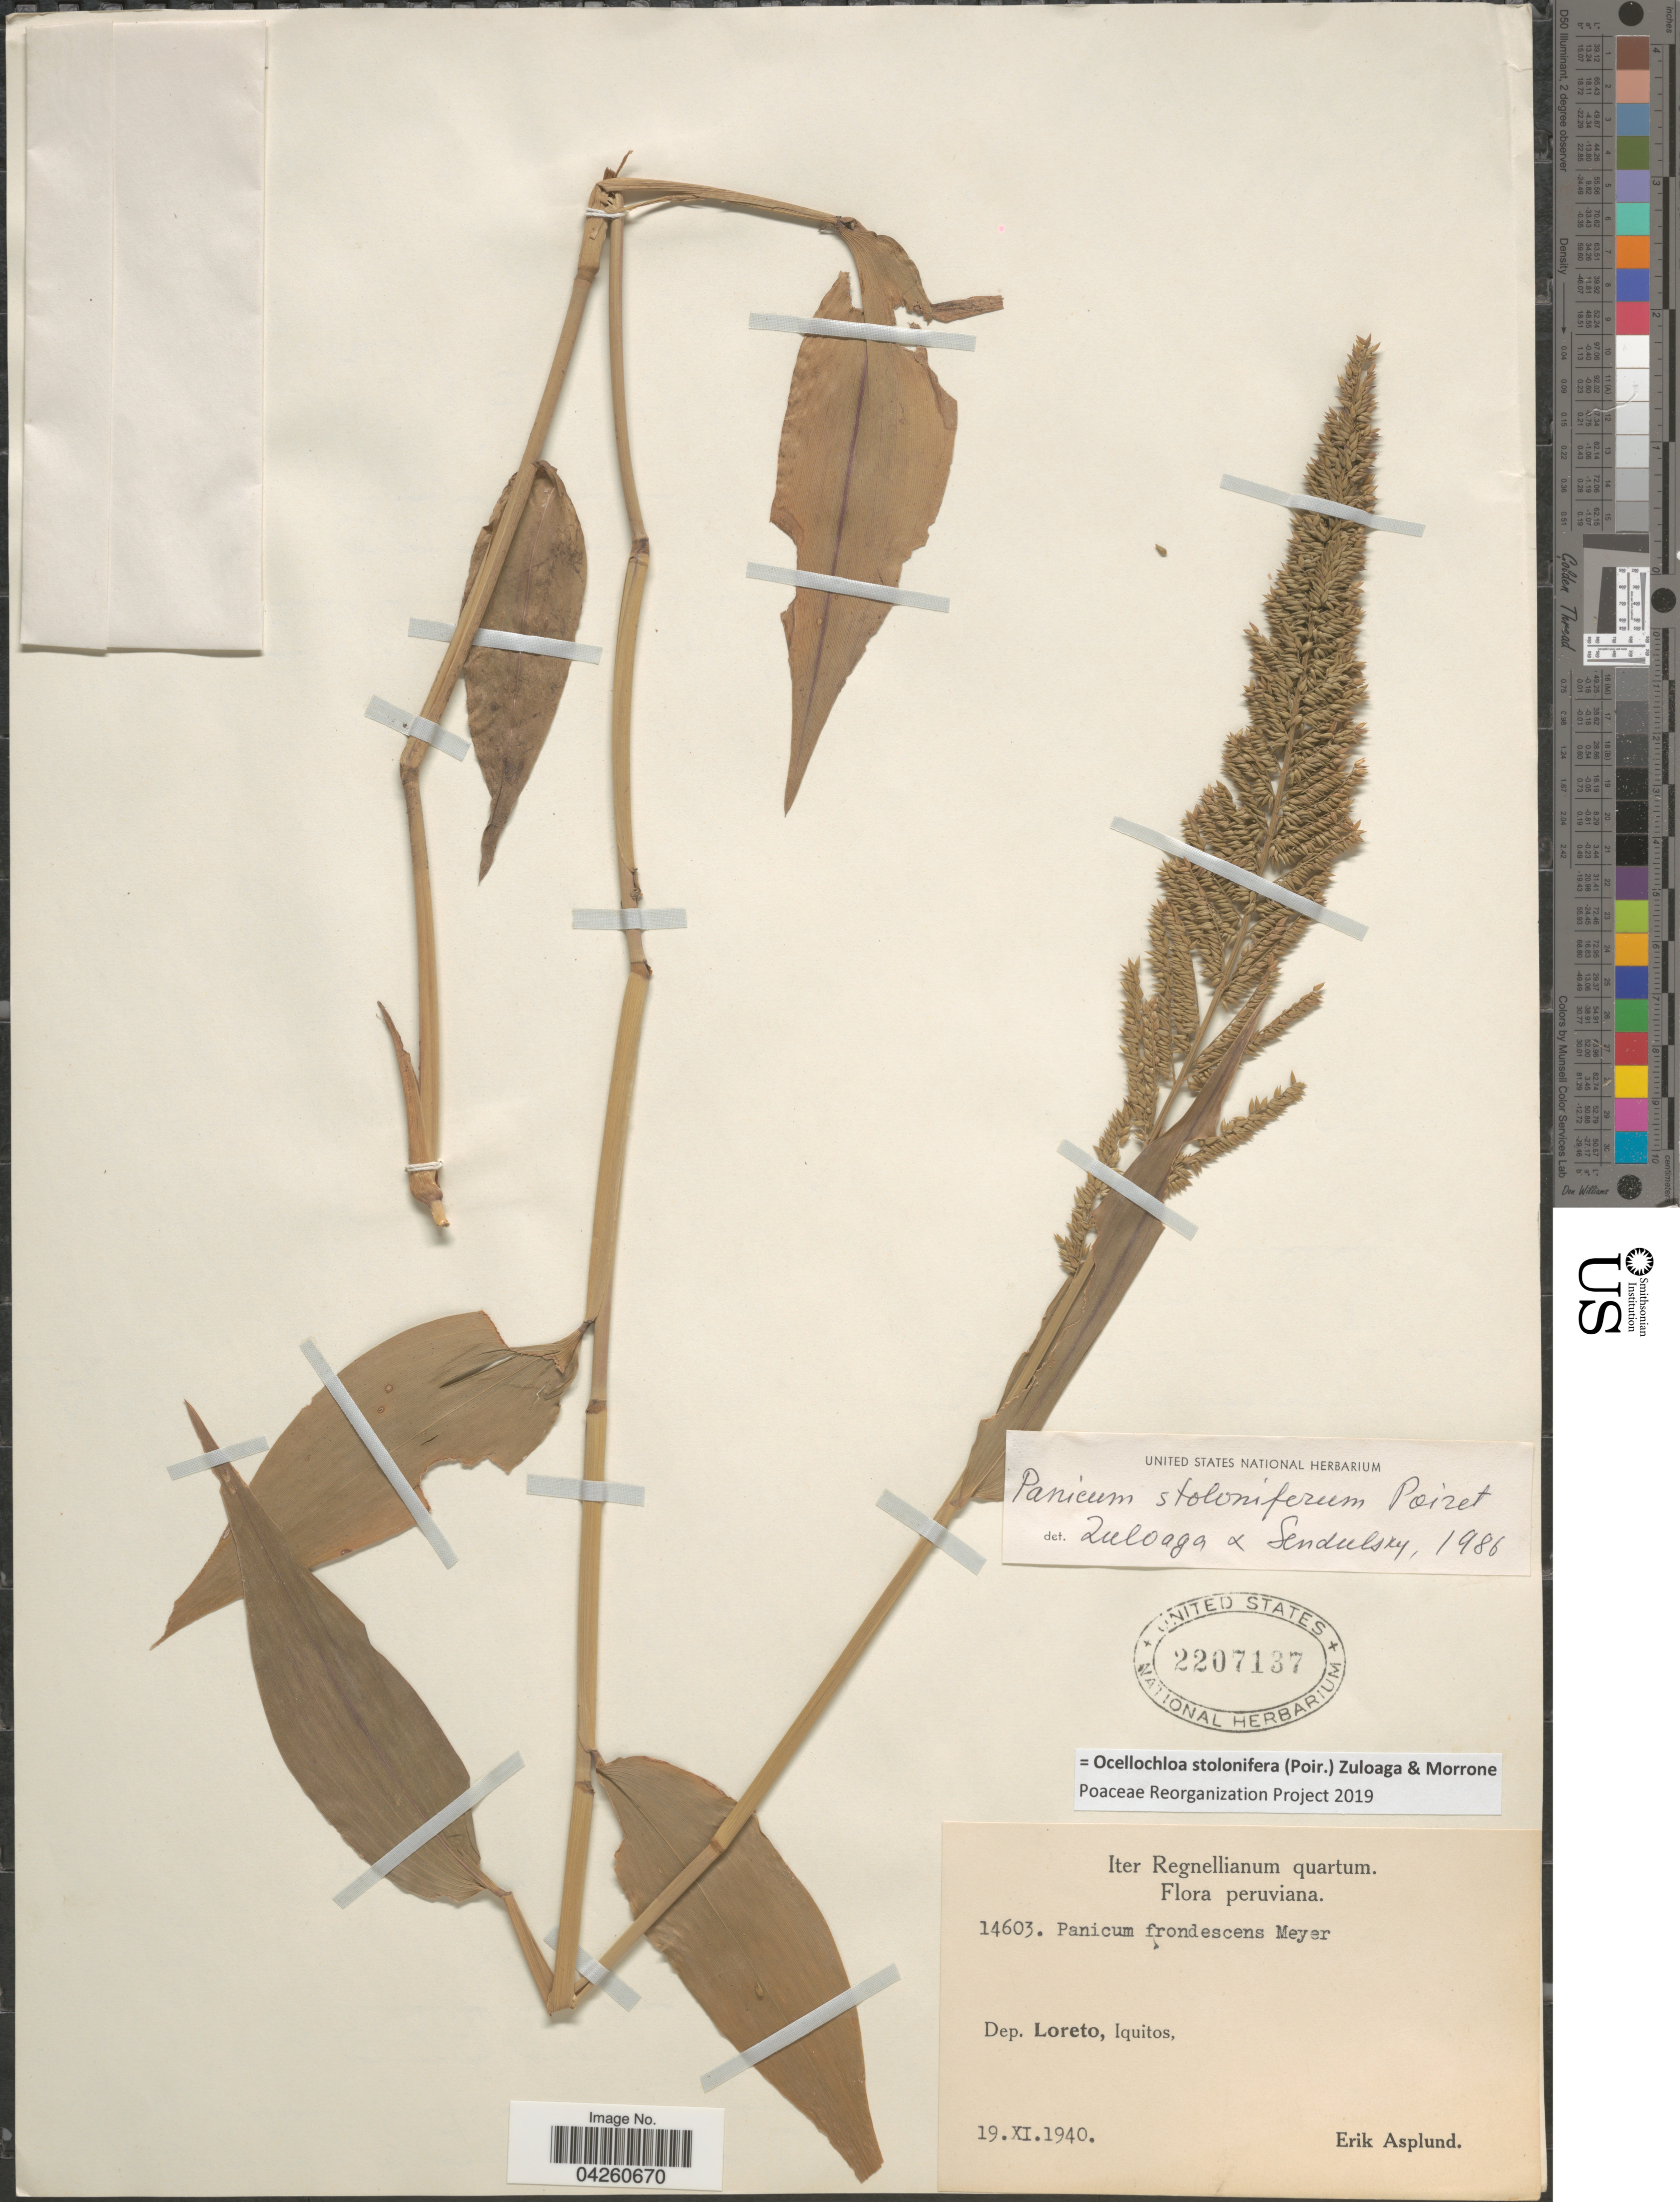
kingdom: Plantae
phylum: Tracheophyta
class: Liliopsida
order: Poales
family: Poaceae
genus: Ocellochloa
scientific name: Ocellochloa stolonifera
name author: (Poir.) Zuloaga & Morrone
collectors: E. Asplund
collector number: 14603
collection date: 1940-11-19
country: Peru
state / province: Loreto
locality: Iter Regnellianum quartum. Peruviana. Dep. Loreto, Iquitos.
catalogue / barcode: US 2207137